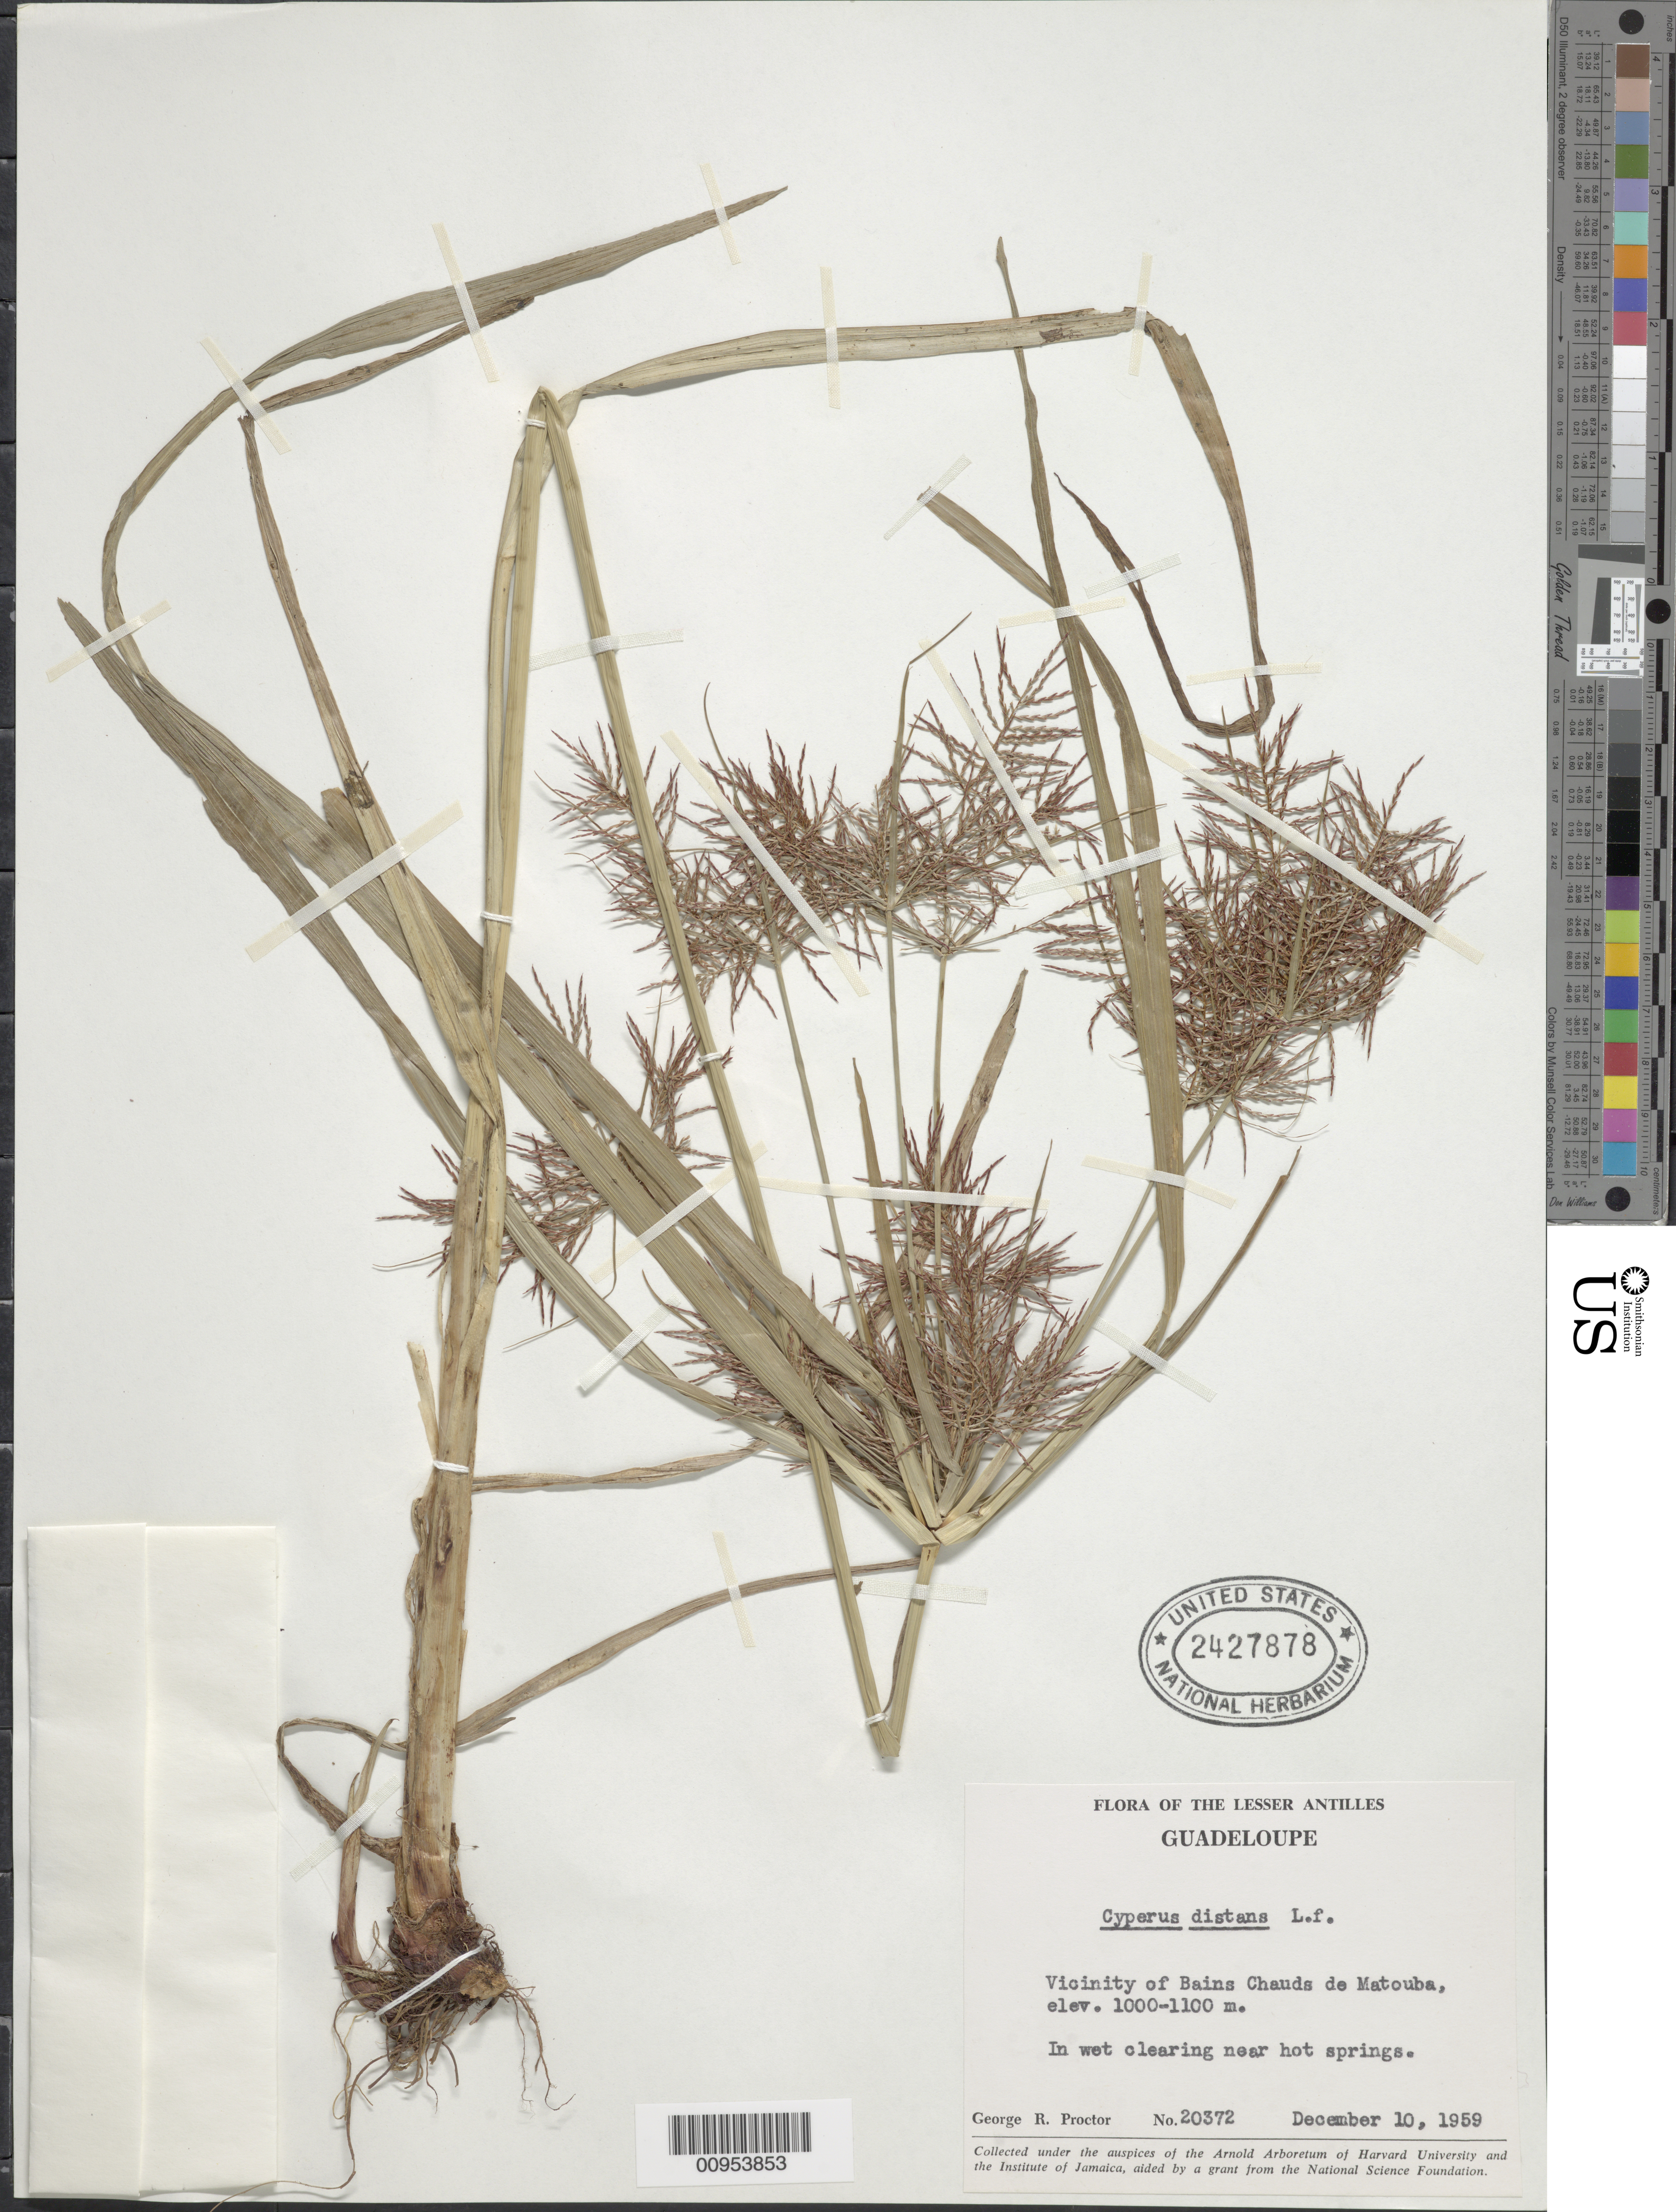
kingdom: Plantae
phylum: Tracheophyta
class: Liliopsida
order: Poales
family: Cyperaceae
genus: Cyperus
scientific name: Cyperus distans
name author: L. f.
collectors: G. R. Proctor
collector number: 20372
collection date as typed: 10 Dec 1959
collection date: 1959-12-10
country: Guadeloupe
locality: Vicinity of Bains Chauds de Matouba, near hot springs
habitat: In wet clearing near hot springs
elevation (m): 1000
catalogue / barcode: US 2427878